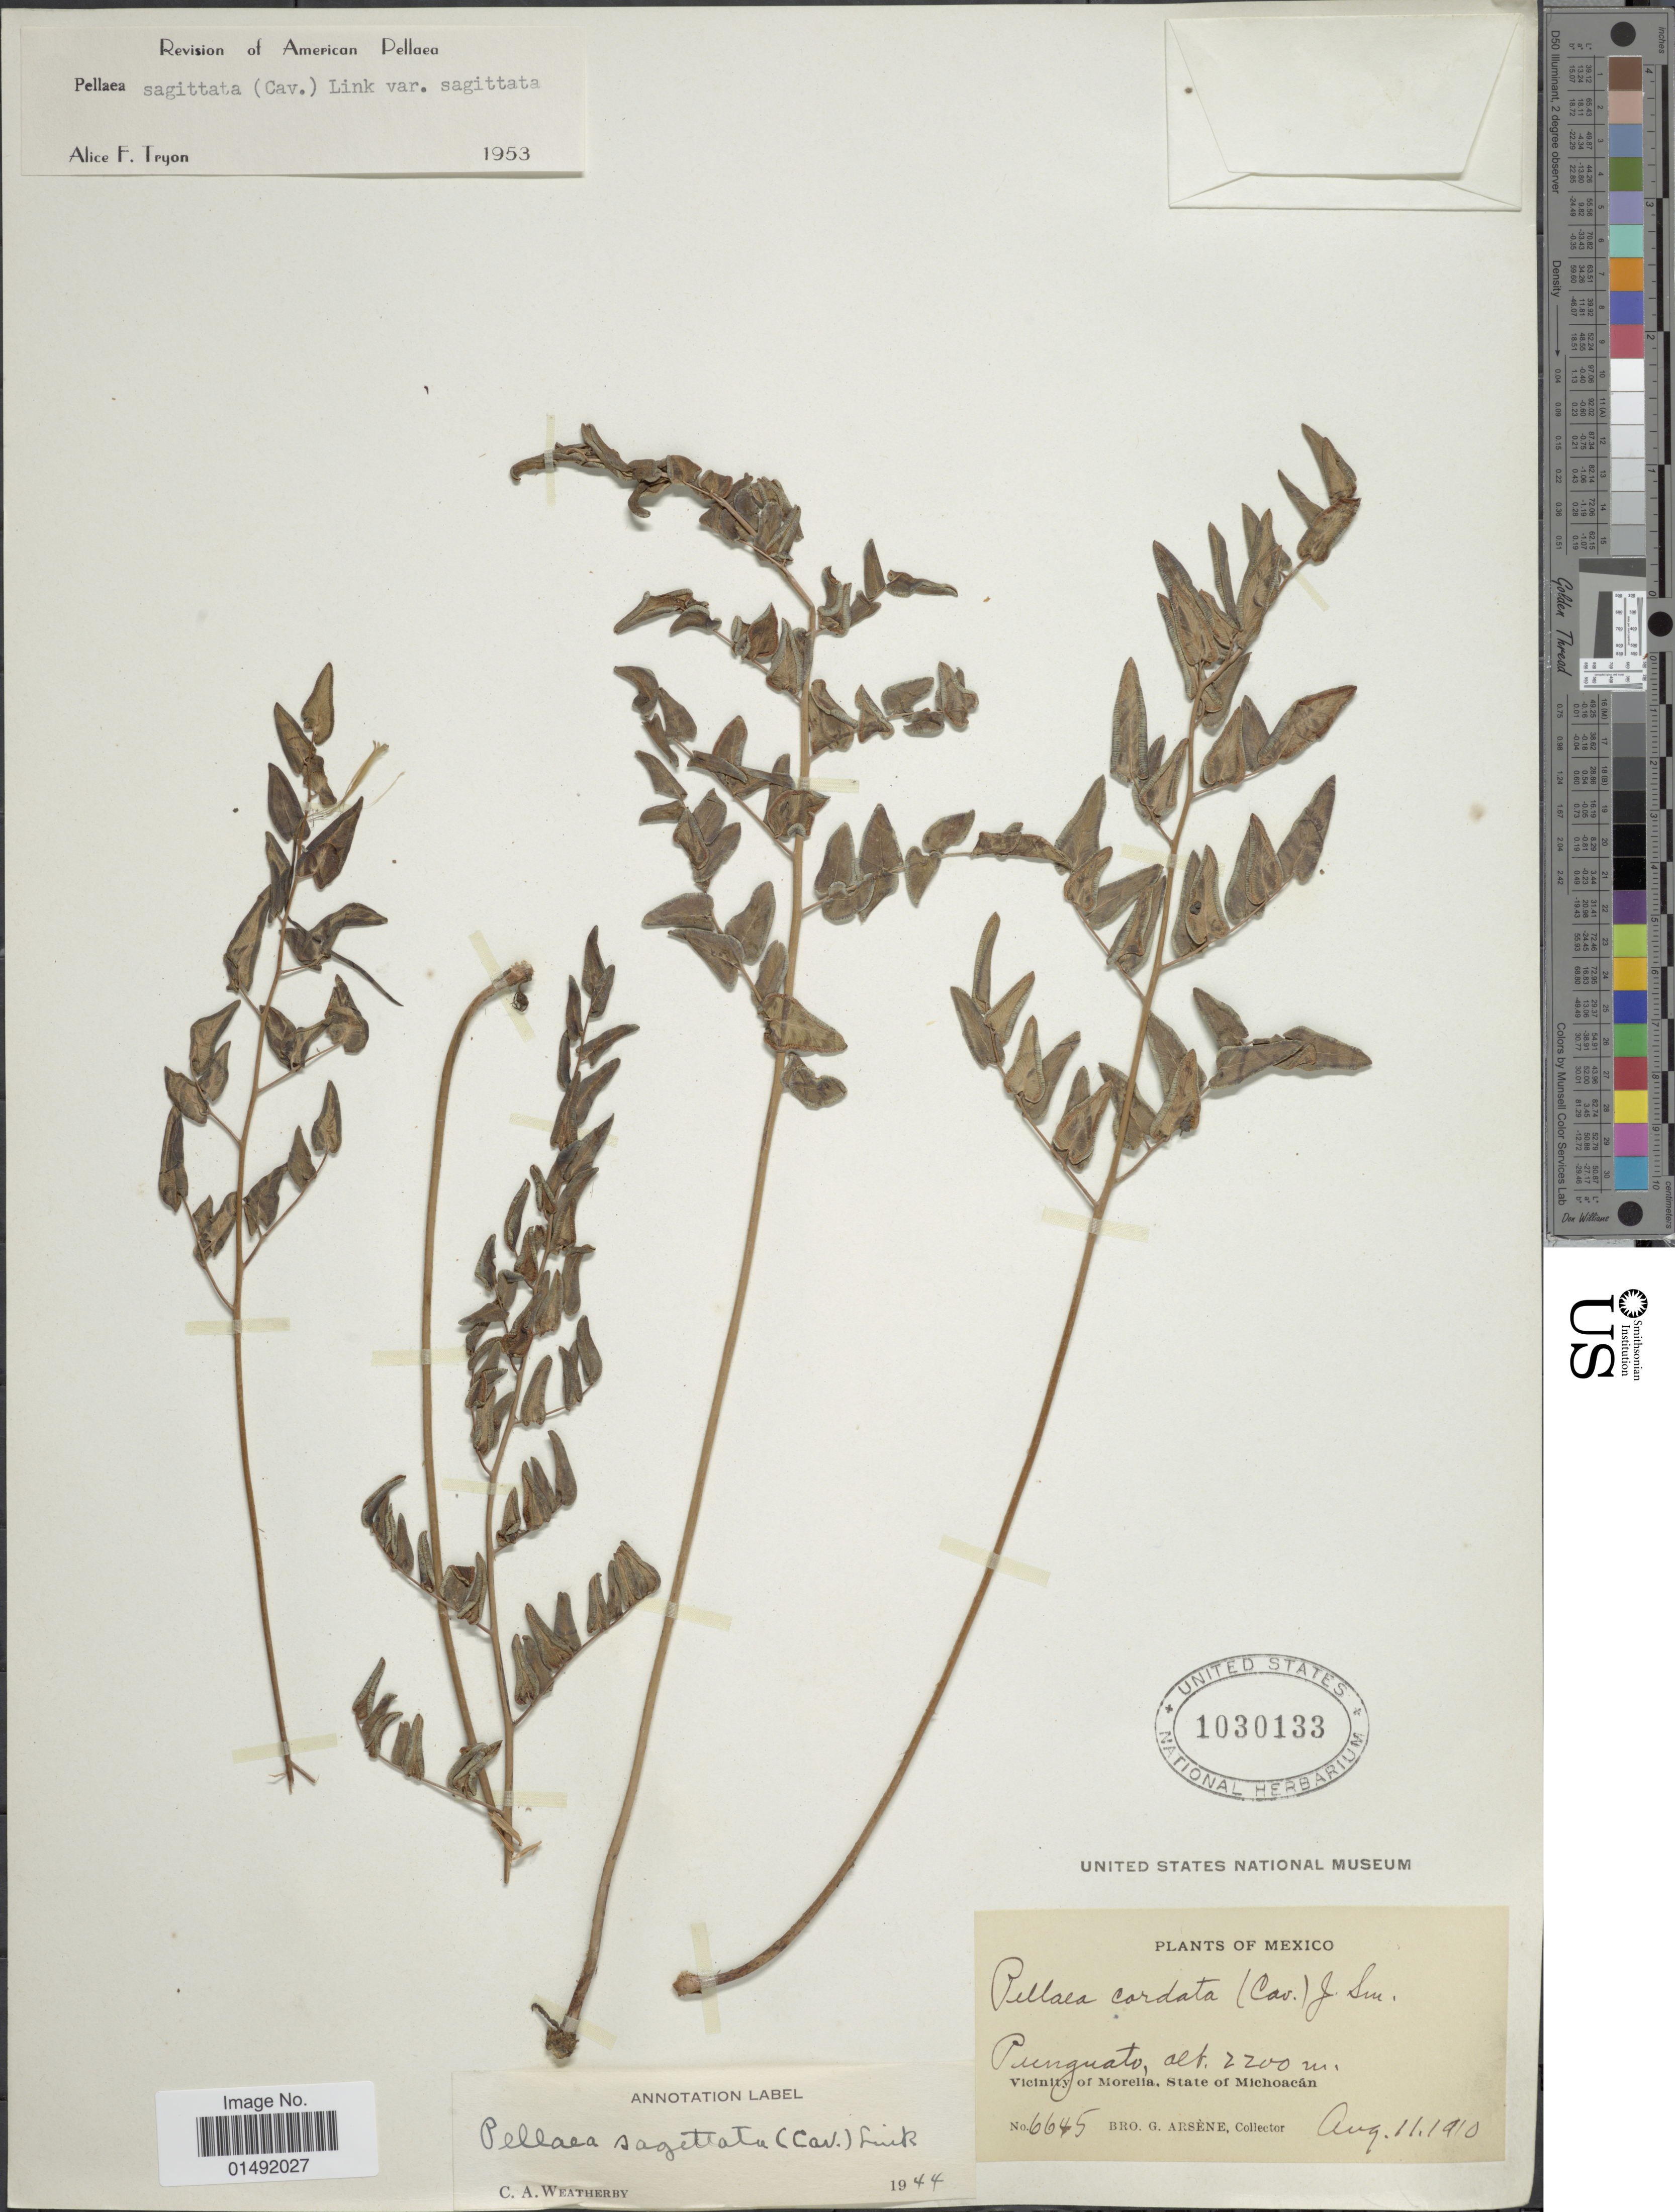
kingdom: Plantae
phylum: Tracheophyta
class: Polypodiopsida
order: Polypodiales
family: Pteridaceae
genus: Pellaea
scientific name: Pellaea sagittata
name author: (Cav.) Link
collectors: Bro. G. Arsène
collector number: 6645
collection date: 1910-08-11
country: Mexico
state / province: Michoacán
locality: Punguato, Vicinity of Morelia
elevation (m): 2200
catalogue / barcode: US 1030133